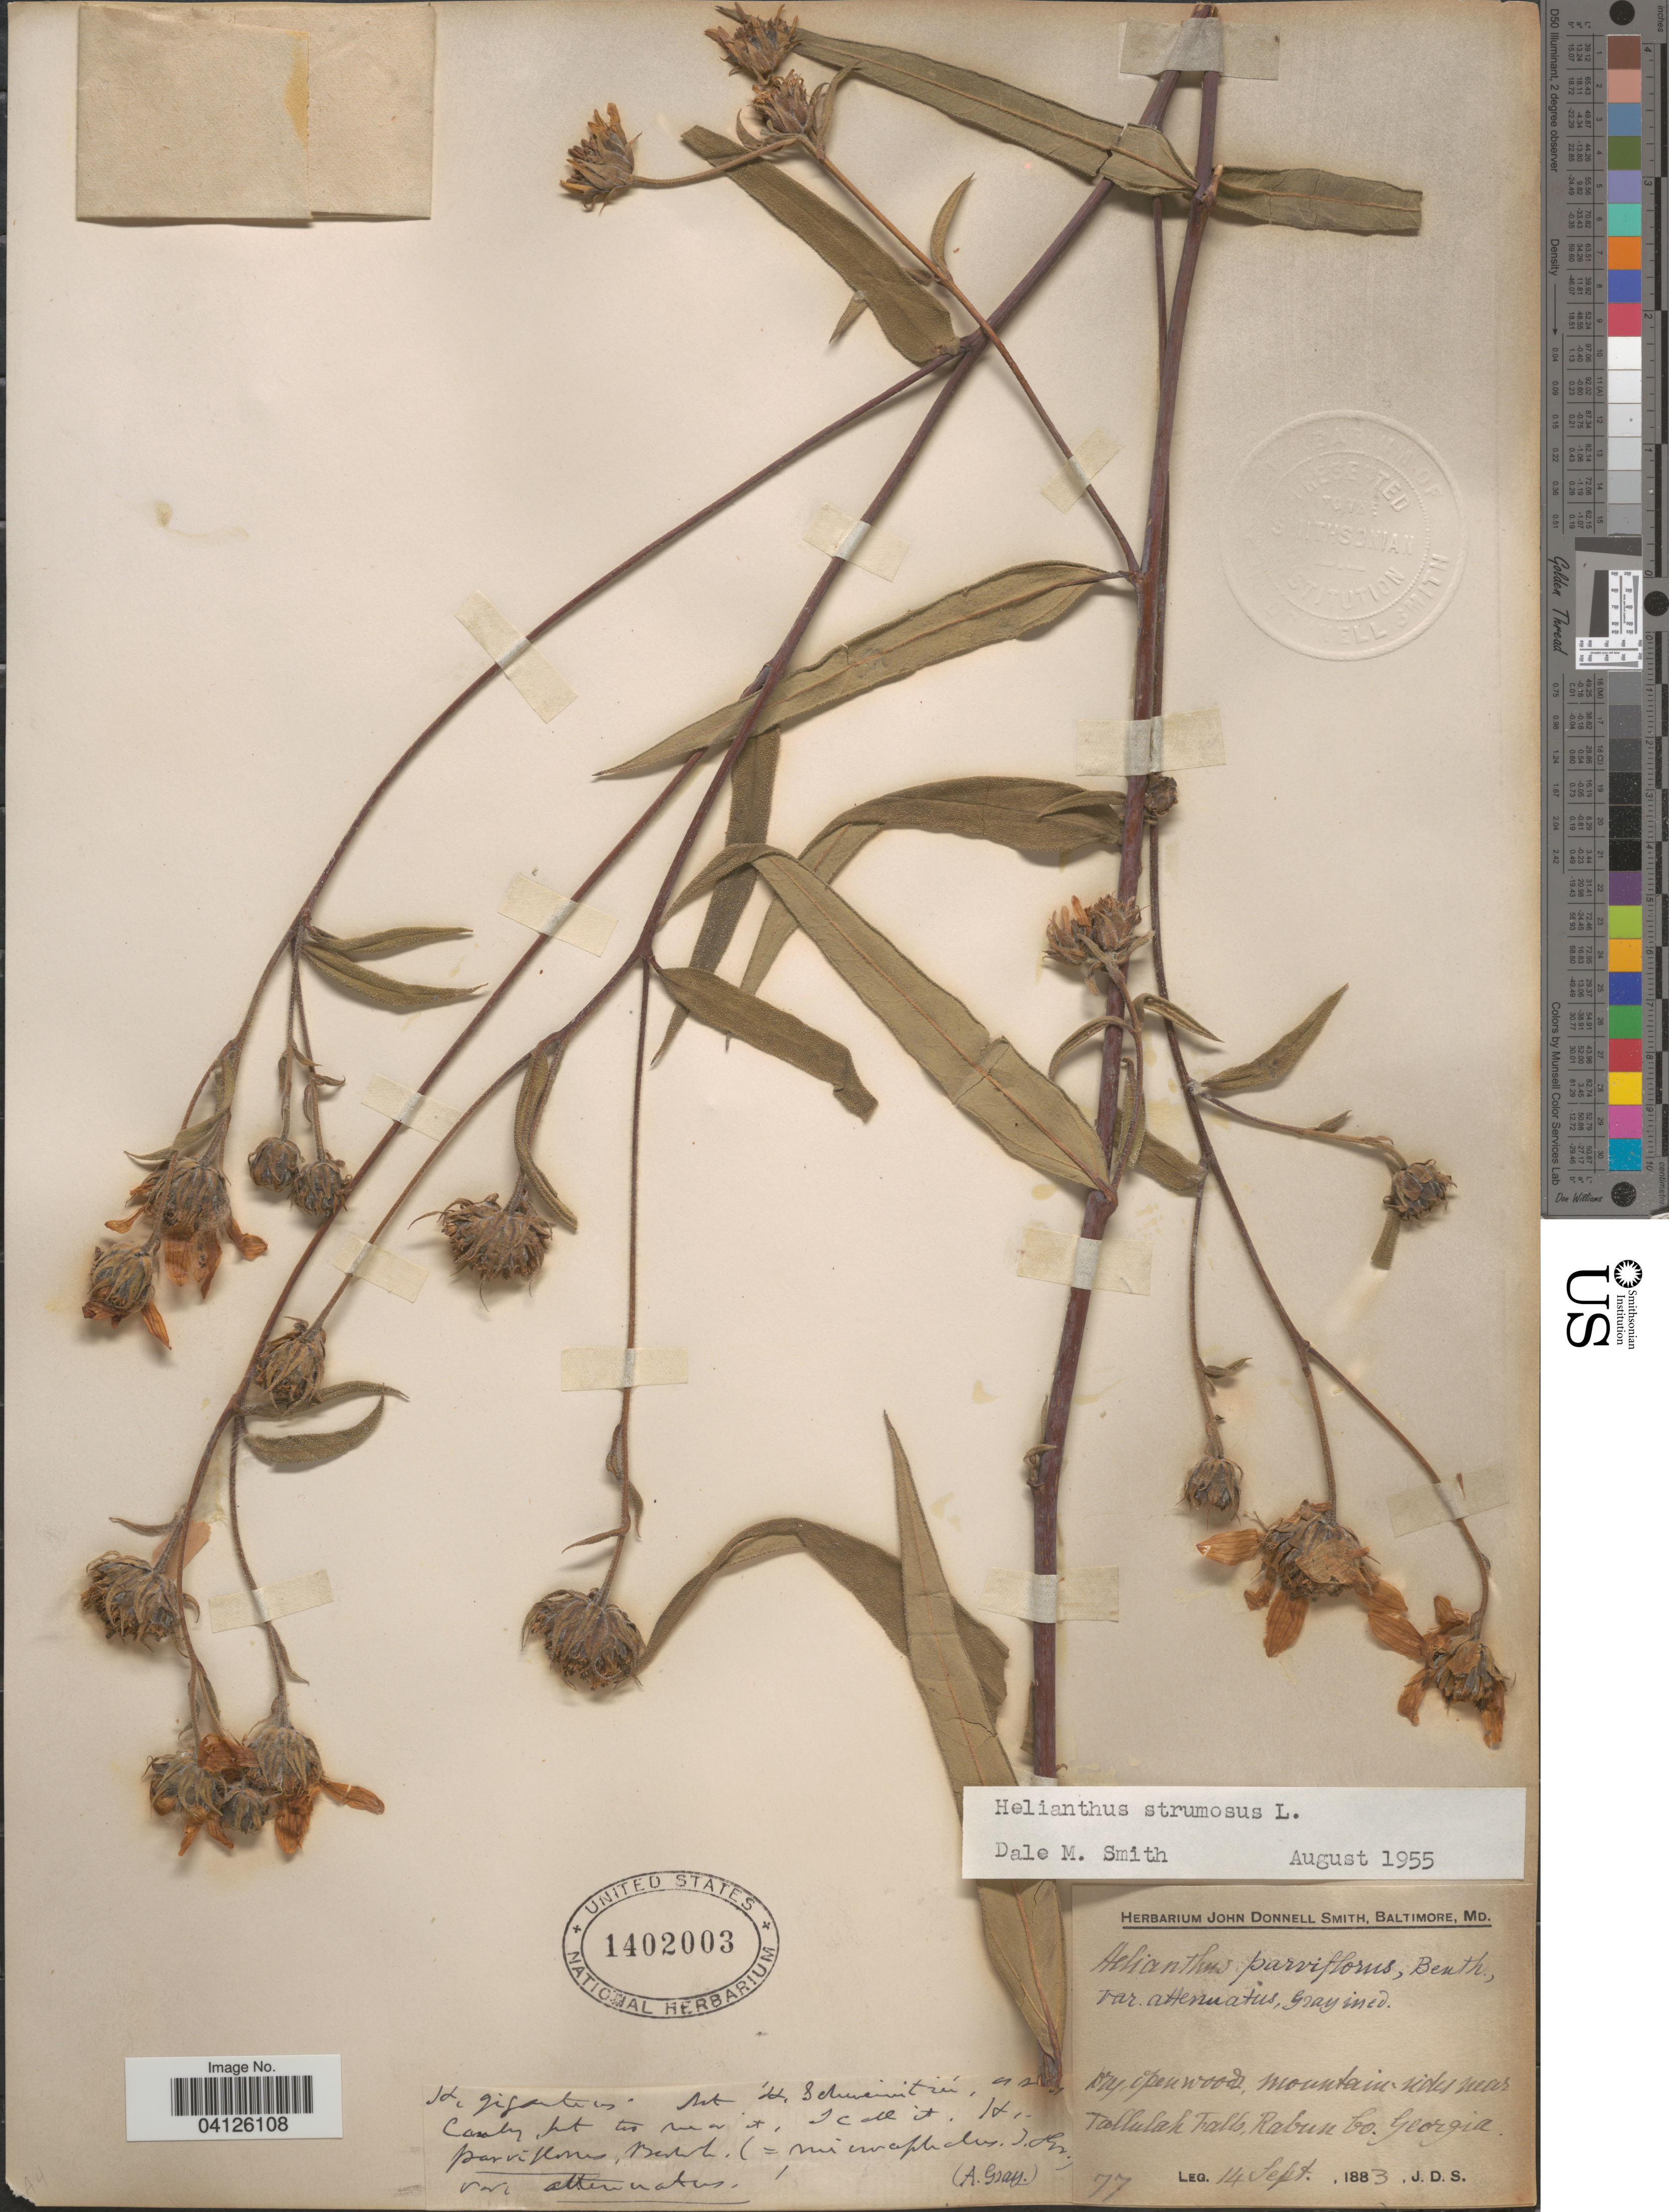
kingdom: Plantae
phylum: Tracheophyta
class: Magnoliopsida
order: Asterales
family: Asteraceae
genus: Helianthus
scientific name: Helianthus strumosus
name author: L.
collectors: J. Donnell Smith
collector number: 77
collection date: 1883-09-14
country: United States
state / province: Georgia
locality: Mountain-sides near Tallulah Falls, Rabun Co.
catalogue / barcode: US 1402003